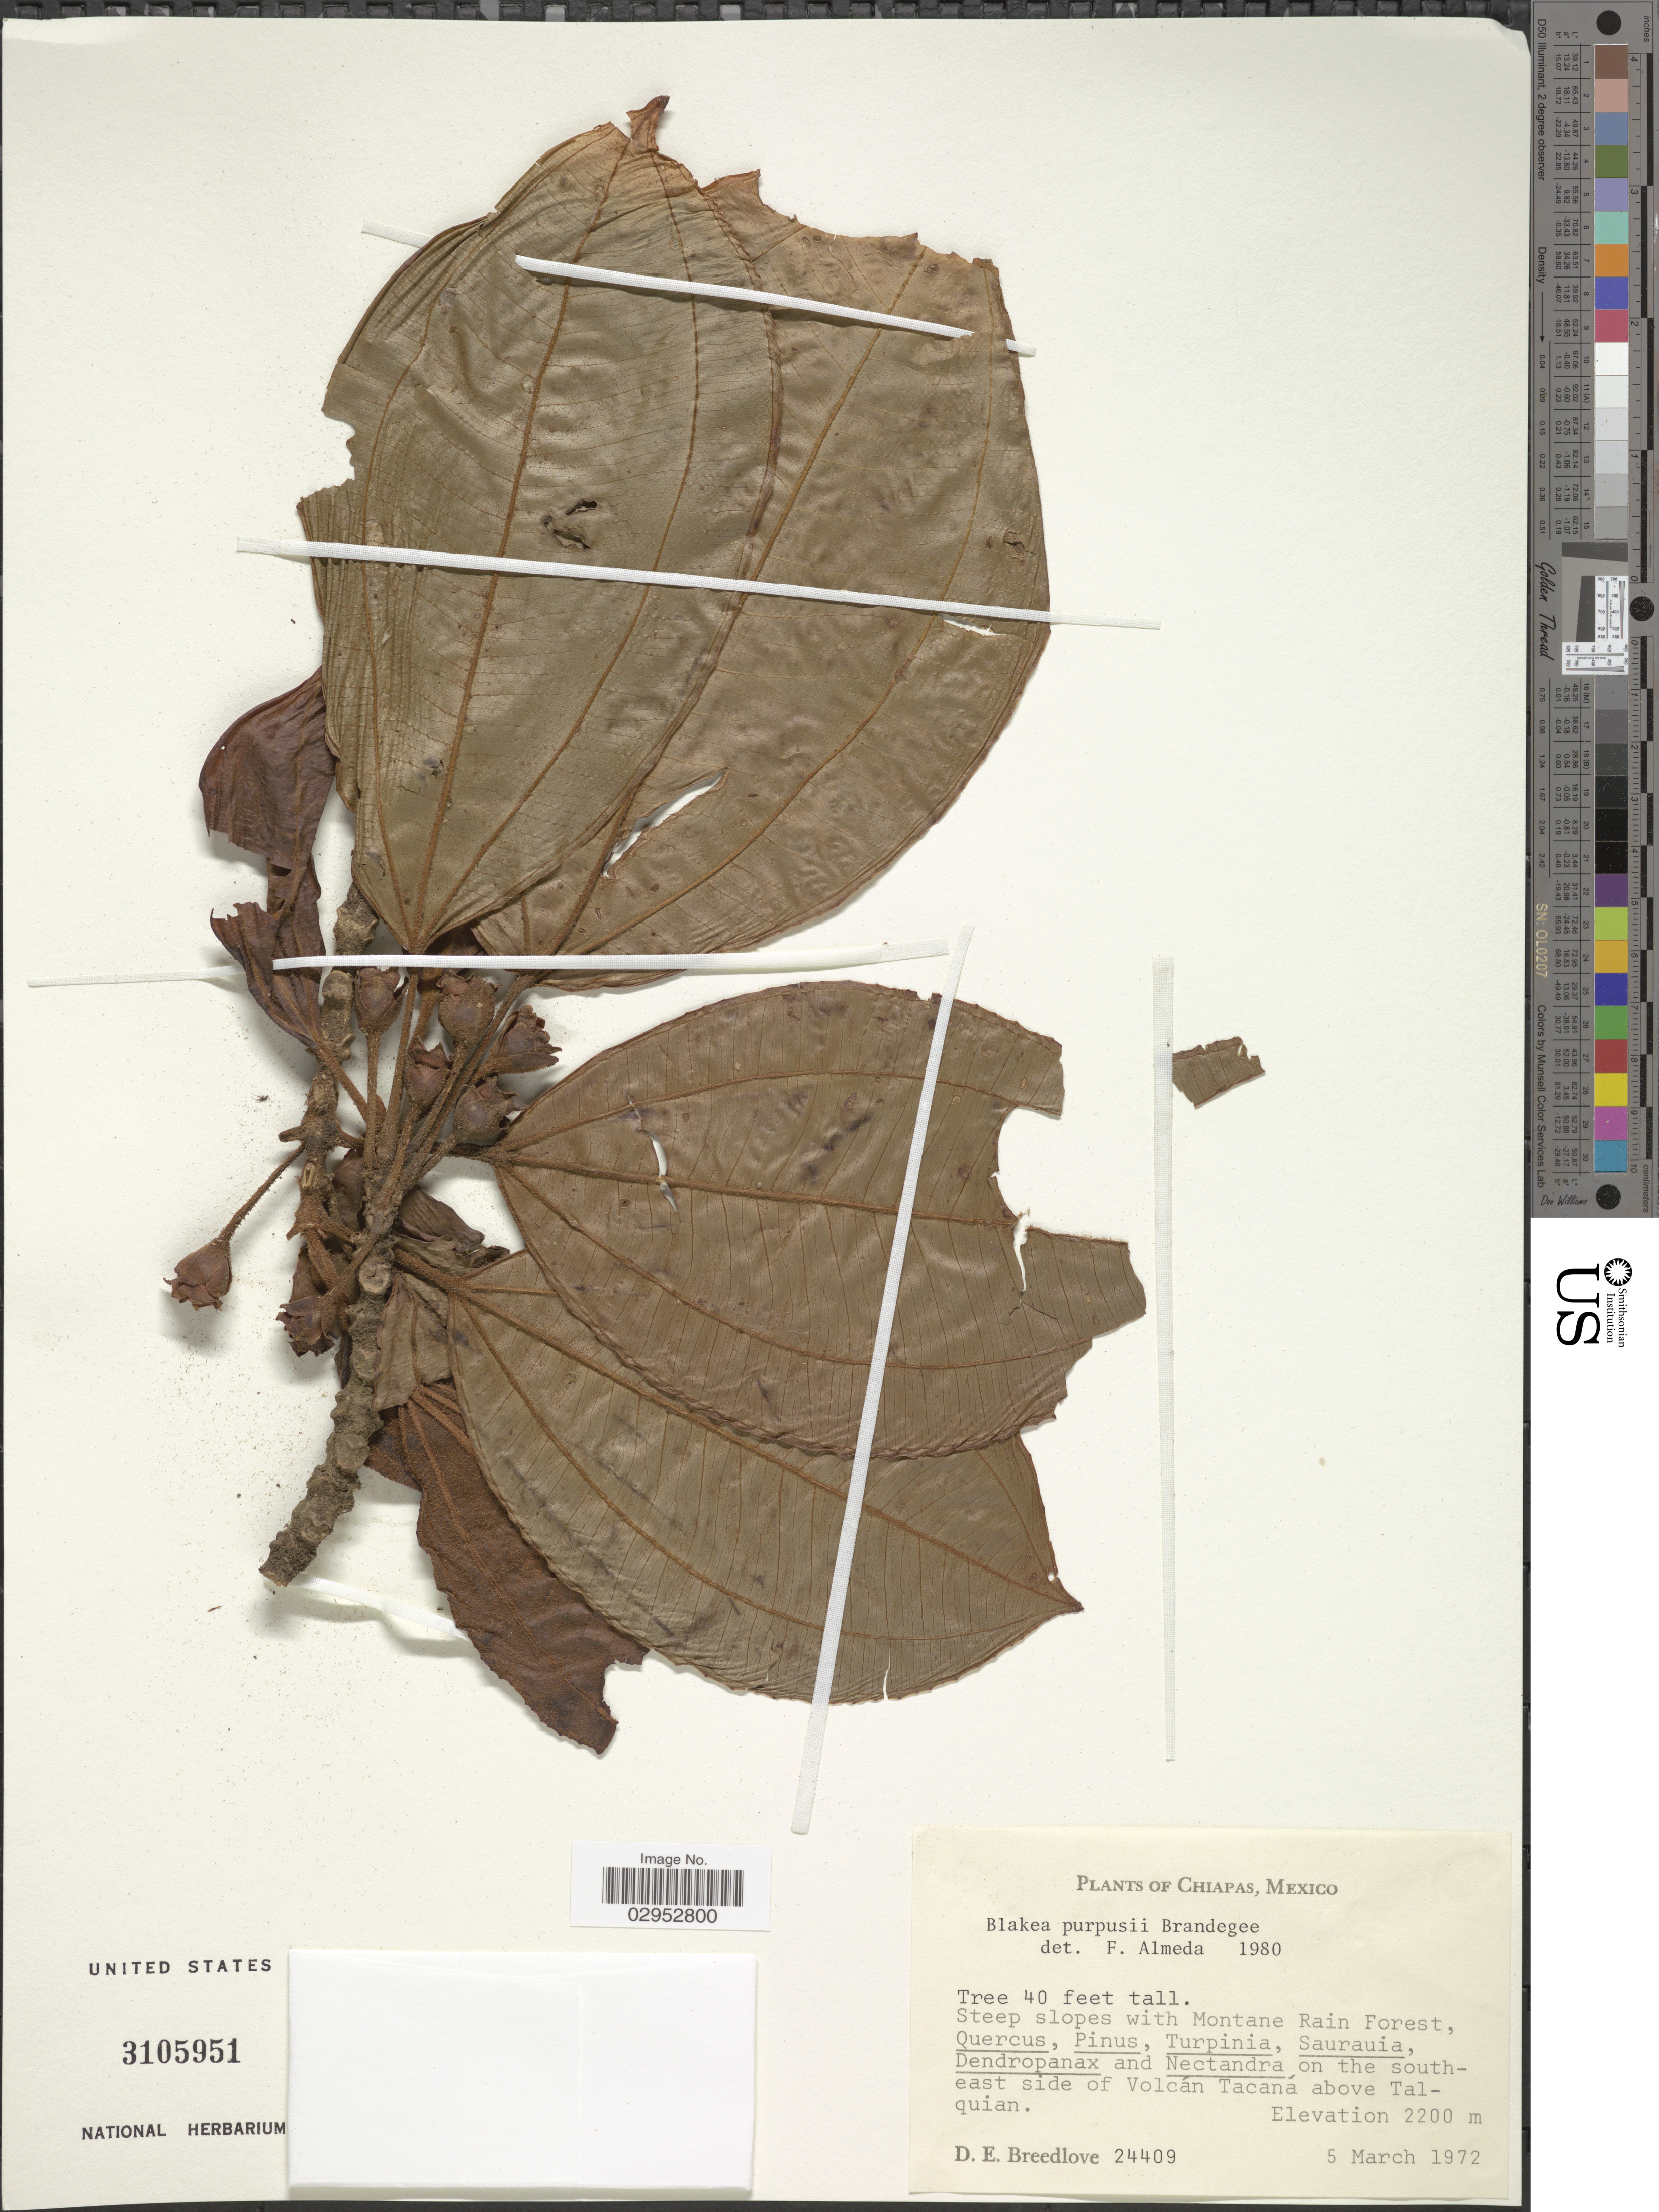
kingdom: Plantae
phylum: Tracheophyta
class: Magnoliopsida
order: Myrtales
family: Melastomataceae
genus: Blakea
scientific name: Blakea purpusii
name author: Brandegee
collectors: D. E. Breedlove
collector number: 24409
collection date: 1972-03-05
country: Mexico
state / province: Chiapas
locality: Steep slopes with Montane Rain Forest, on the southeast side of Volcán Tacaná above Talquian.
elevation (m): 2200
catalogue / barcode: US 3105951